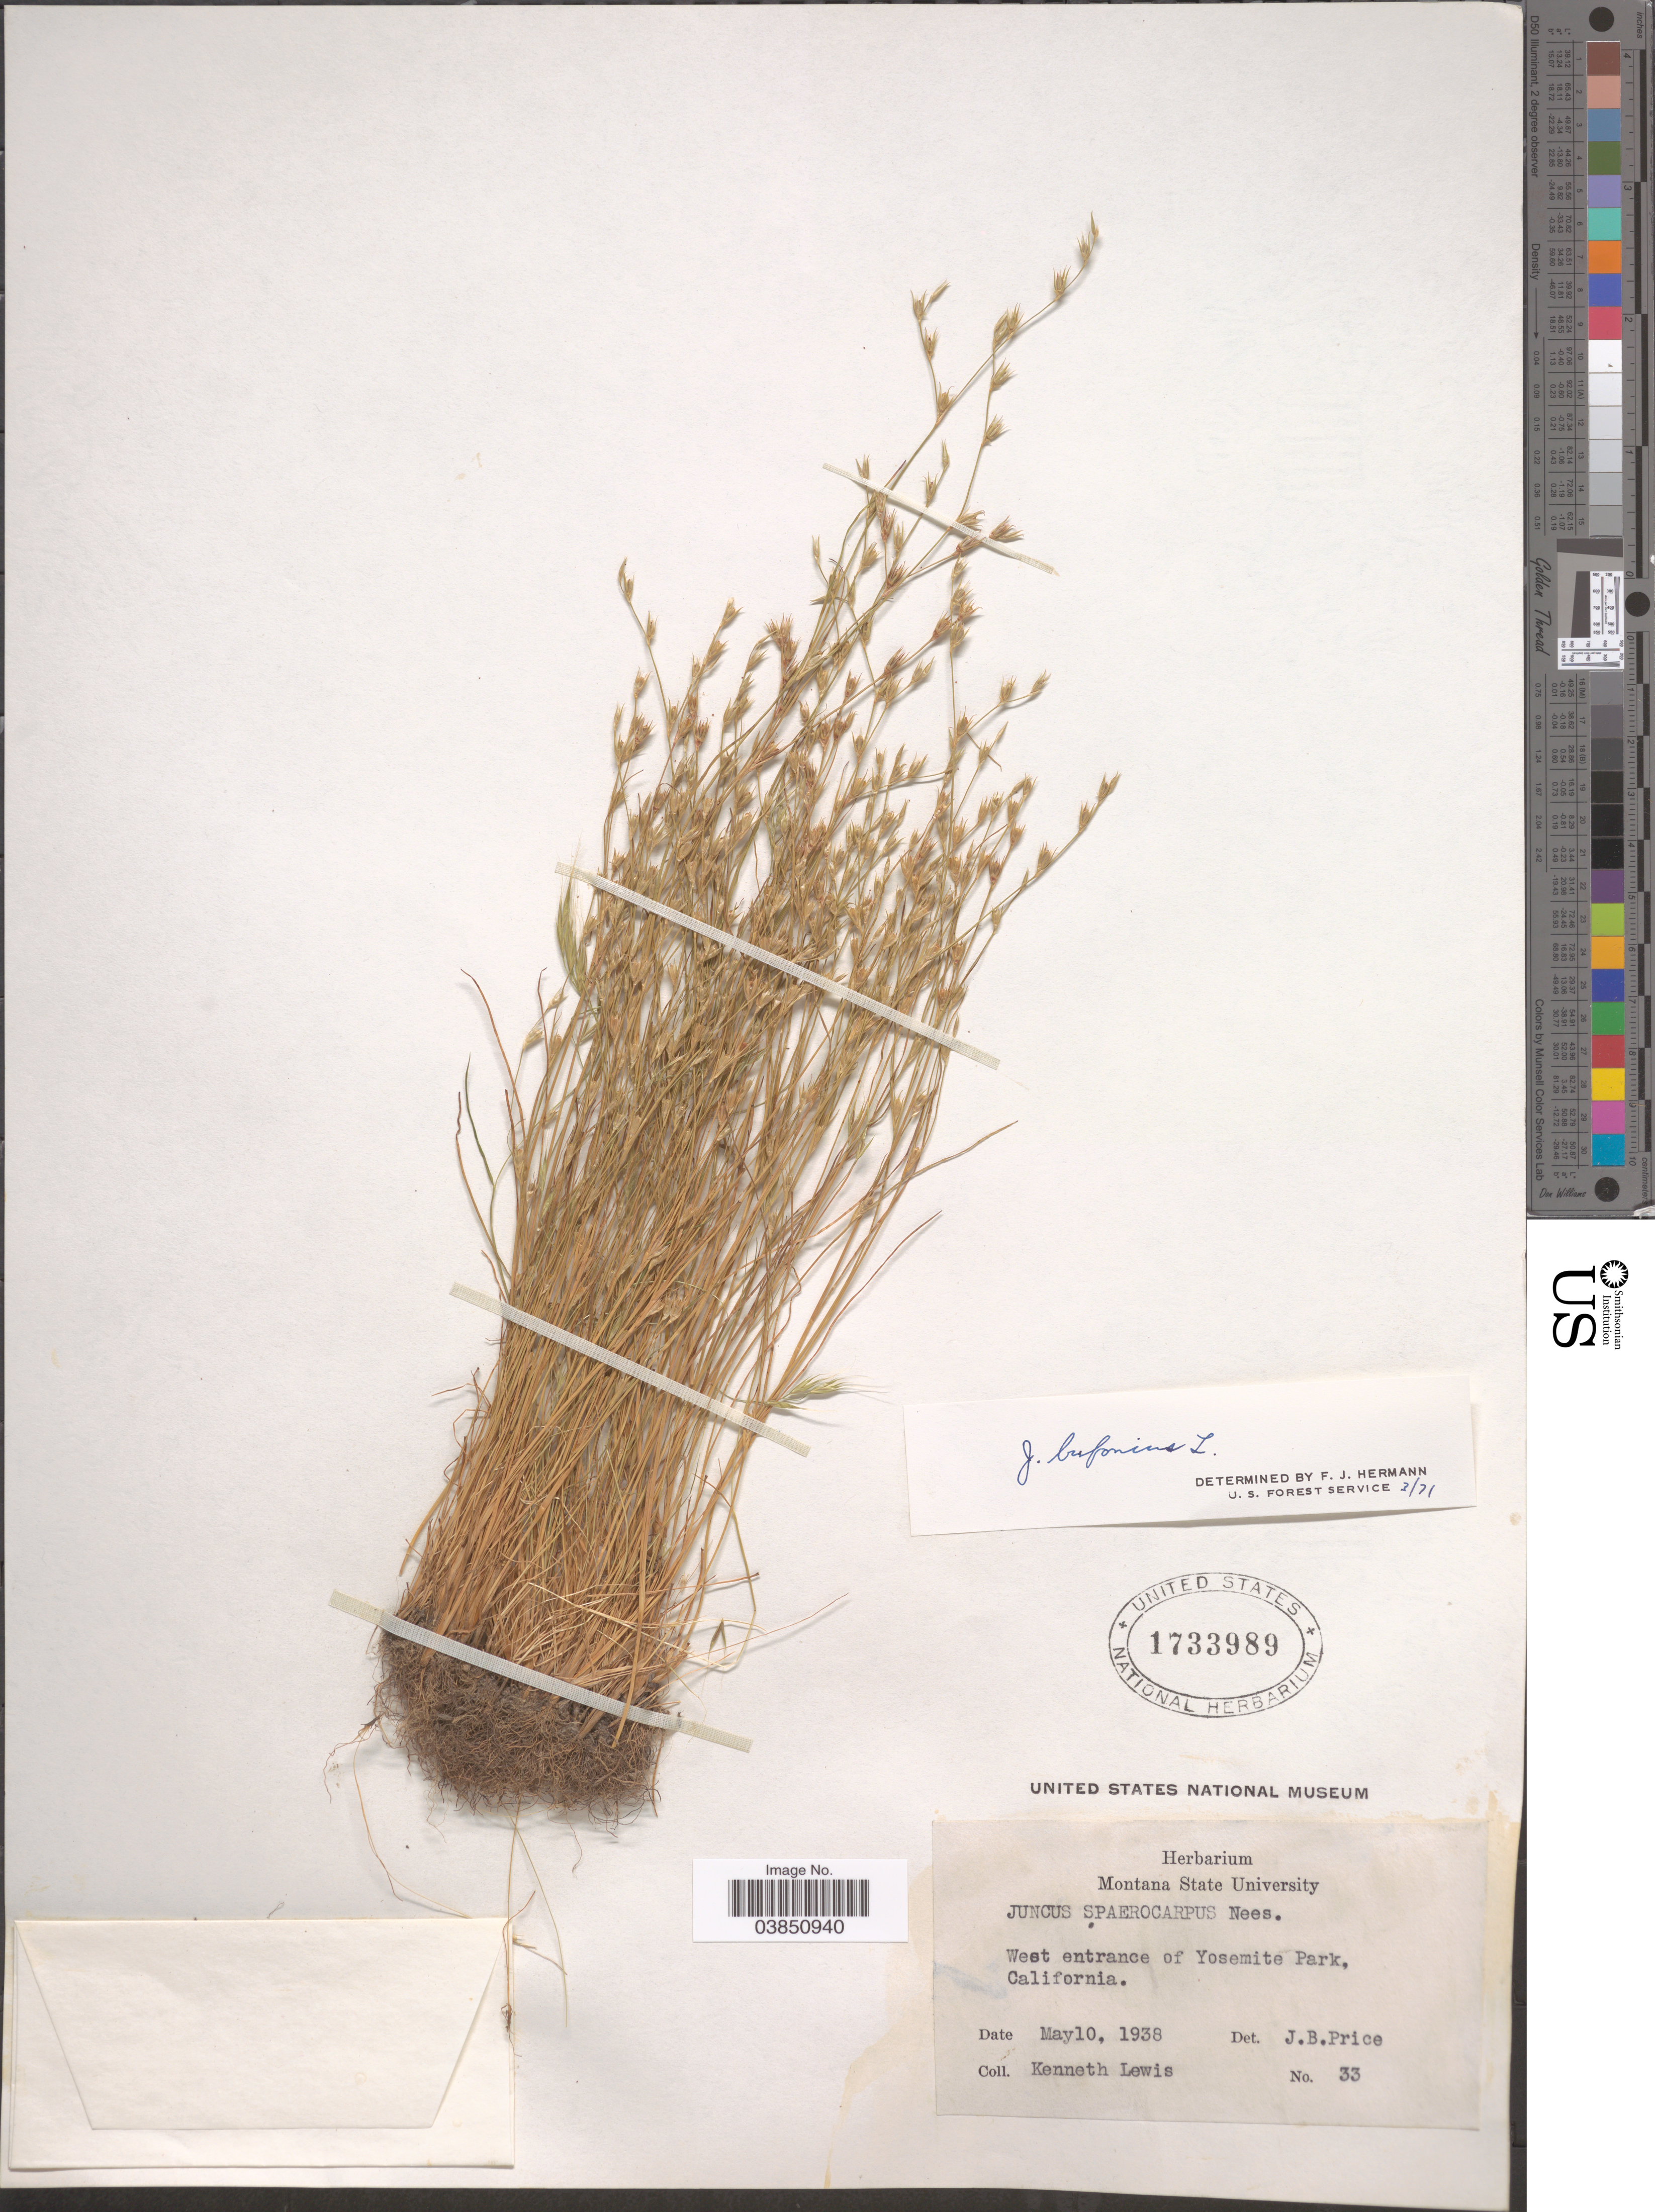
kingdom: Plantae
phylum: Tracheophyta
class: Liliopsida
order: Poales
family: Juncaceae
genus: Juncus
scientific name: Juncus bufonius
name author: L.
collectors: K. Lewis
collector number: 33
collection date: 1938-05-10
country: United States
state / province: California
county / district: Mariposa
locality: West entrance of Yosemite Park.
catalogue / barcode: US 1733989